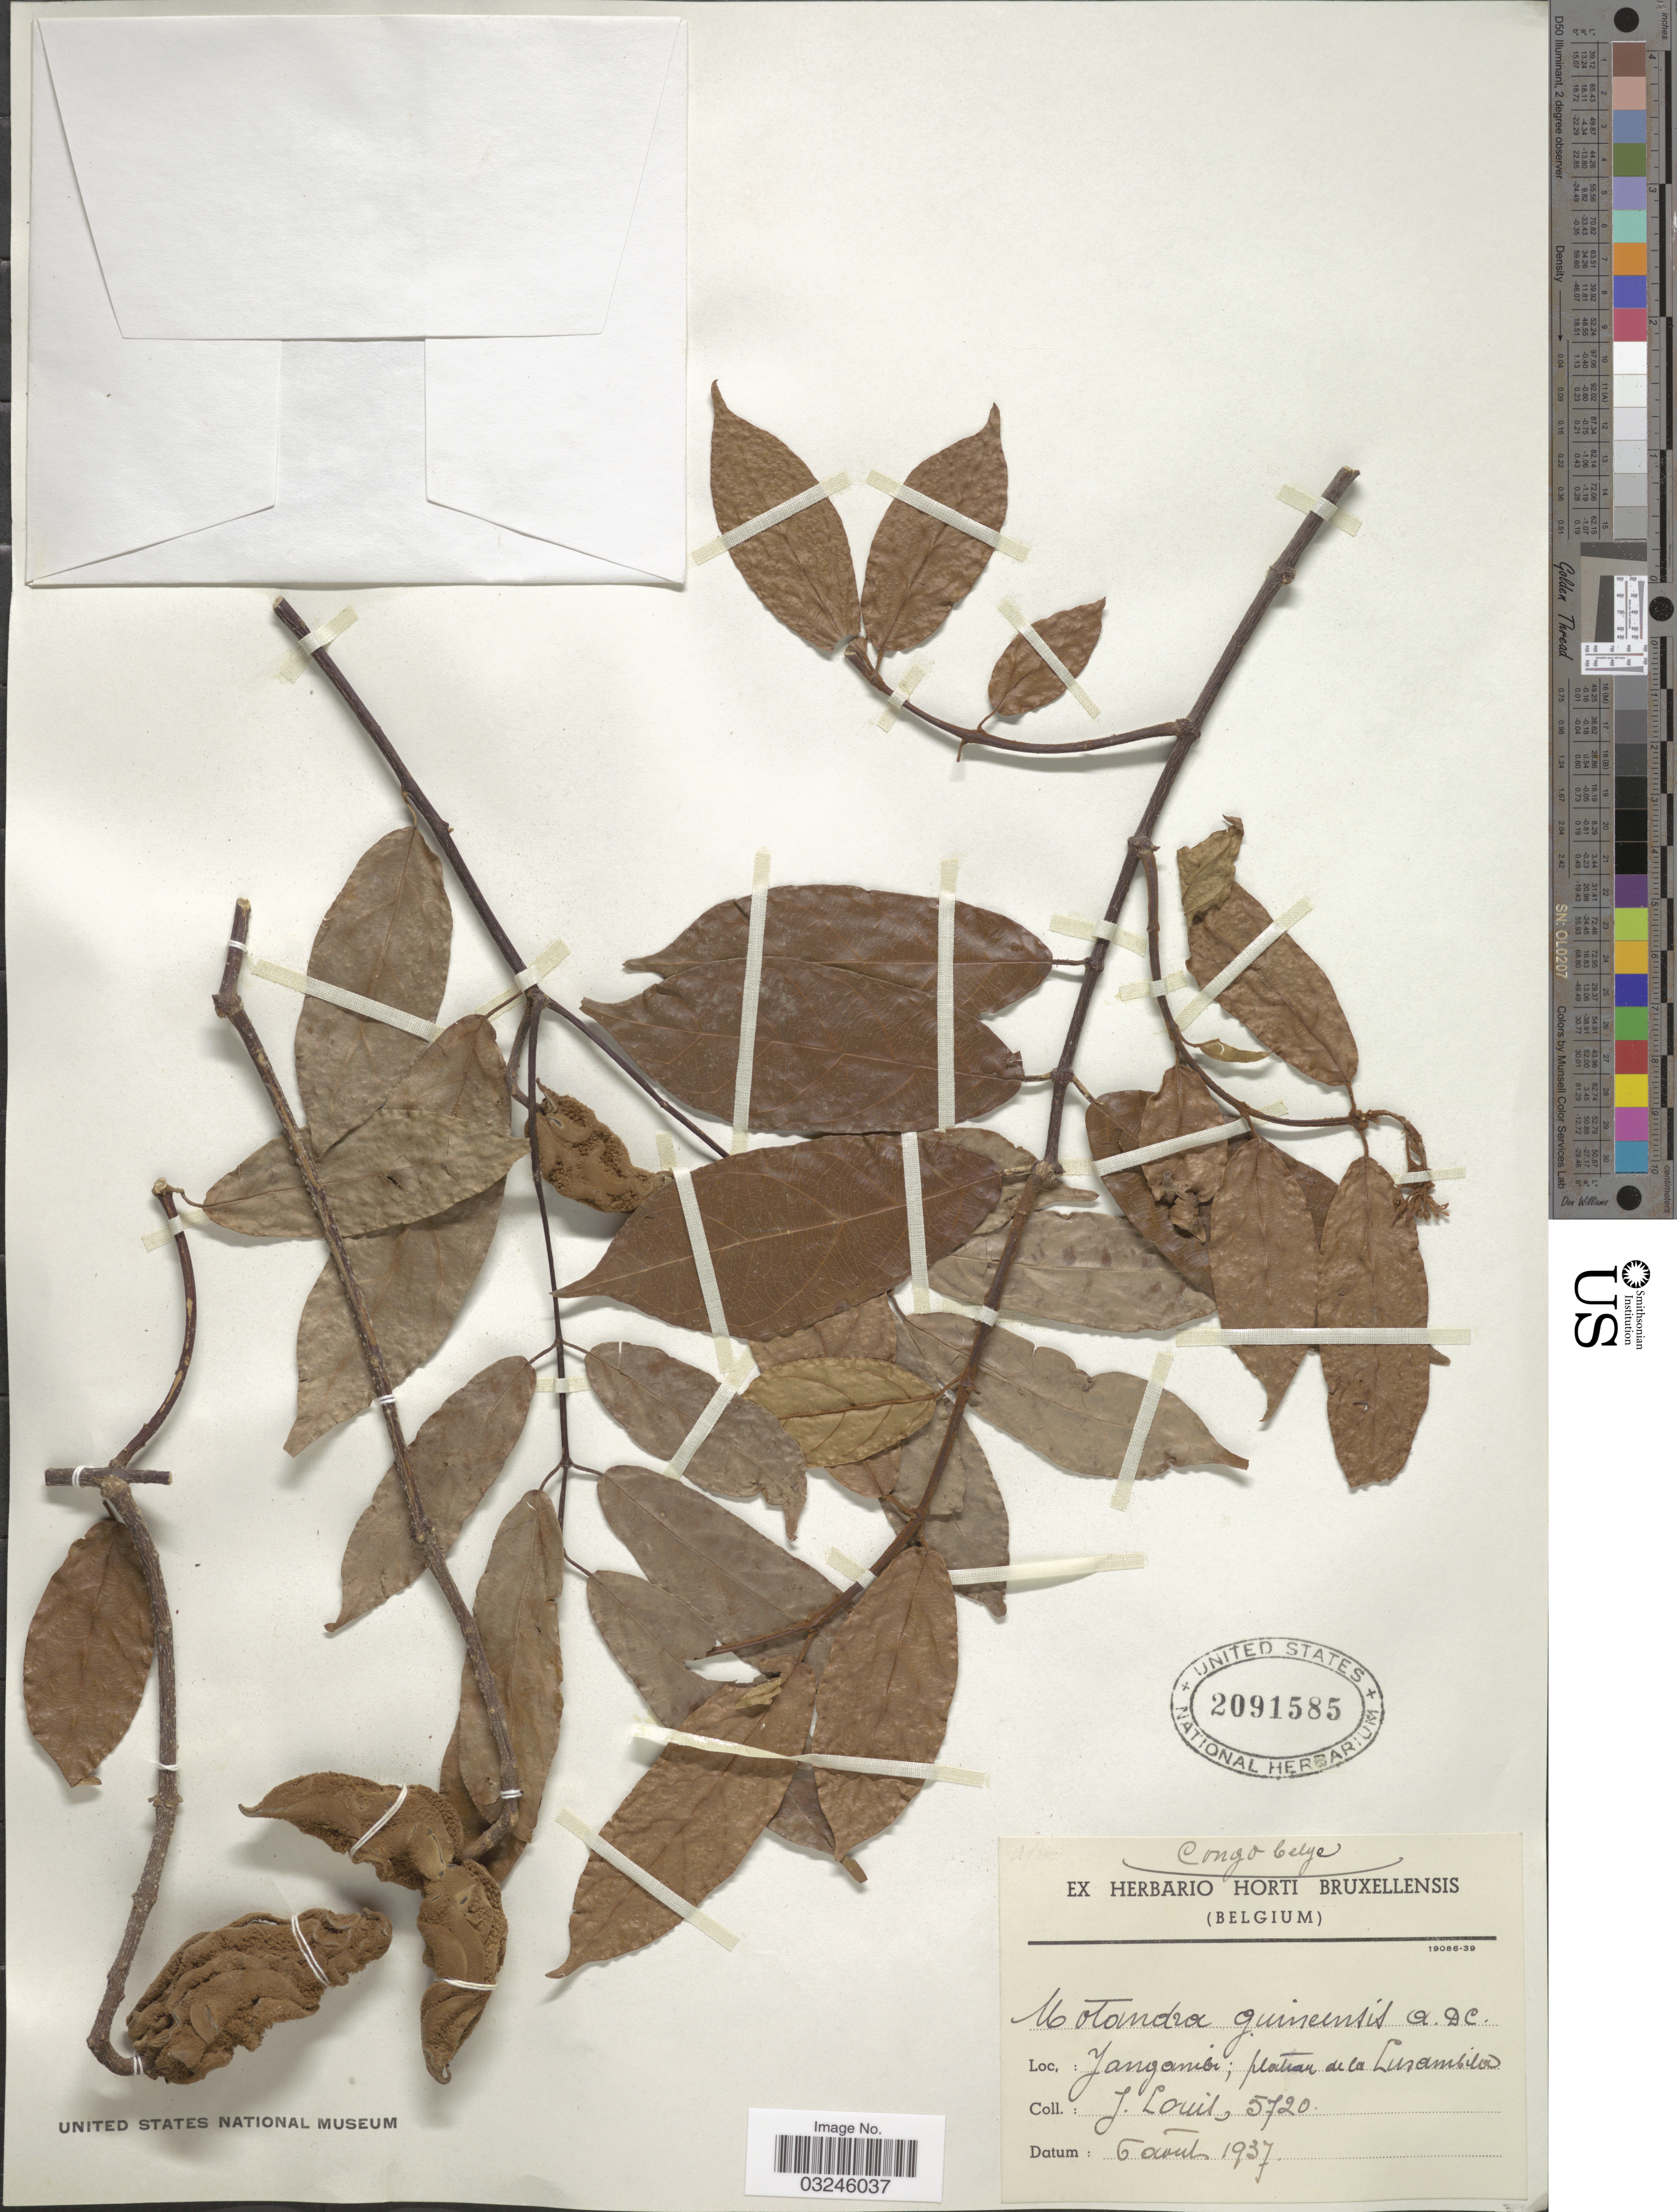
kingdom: Plantae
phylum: Tracheophyta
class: Magnoliopsida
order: Gentianales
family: Apocynaceae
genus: Motandra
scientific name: Motandra guineensis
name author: (Thonn.) A. DC.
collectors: J. Louis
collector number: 5720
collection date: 1937-08-06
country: Congo, Democratic Republic of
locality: Congo Belgica: Yangambi; plateau de la Lusambila.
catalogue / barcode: US 2091585